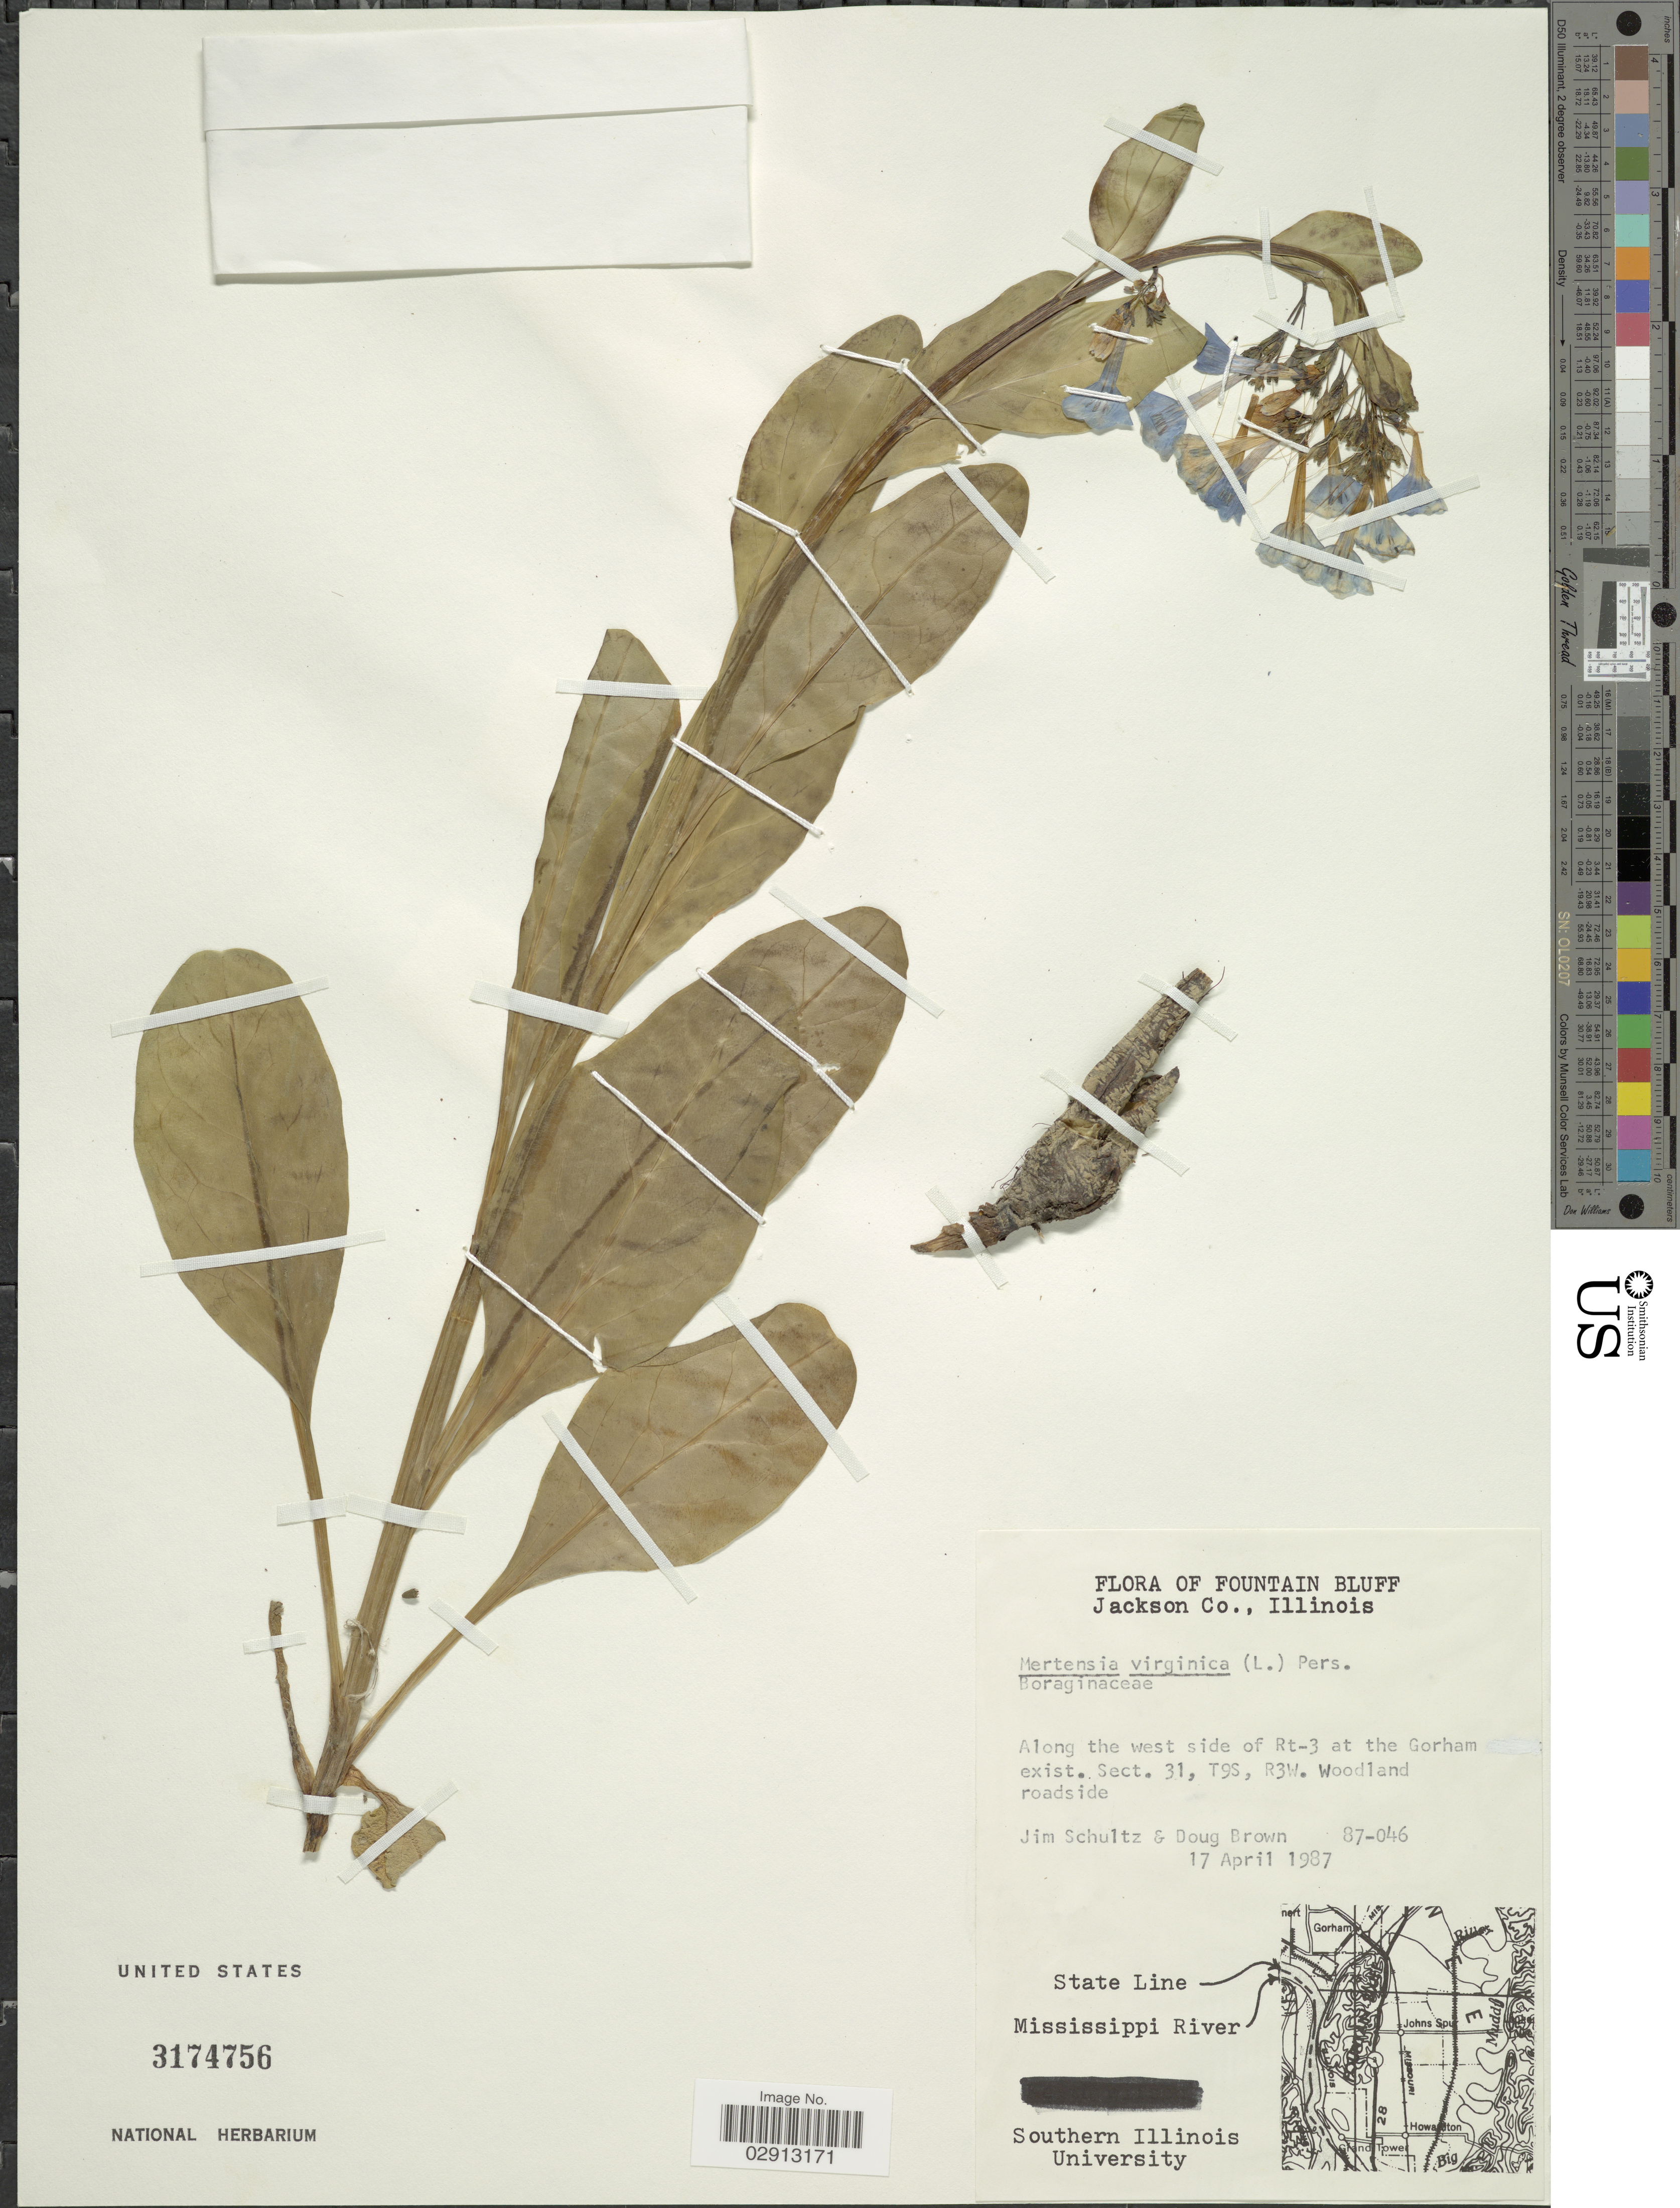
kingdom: Plantae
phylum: Tracheophyta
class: Magnoliopsida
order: Boraginales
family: Boraginaceae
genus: Mertensia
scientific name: Mertensia virginica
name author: (L.) Pers. ex Link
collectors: J. Schultz & D. Brown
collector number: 87-046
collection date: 1987-04-17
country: United States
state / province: Illinois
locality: Fountain Bluff Jackson Co. Along the west side of Rt-3 at the Gorham exist. Sect. 31, T9S, R3W. Woodland roadside. State Line. Mississippi River.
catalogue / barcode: US 3174756